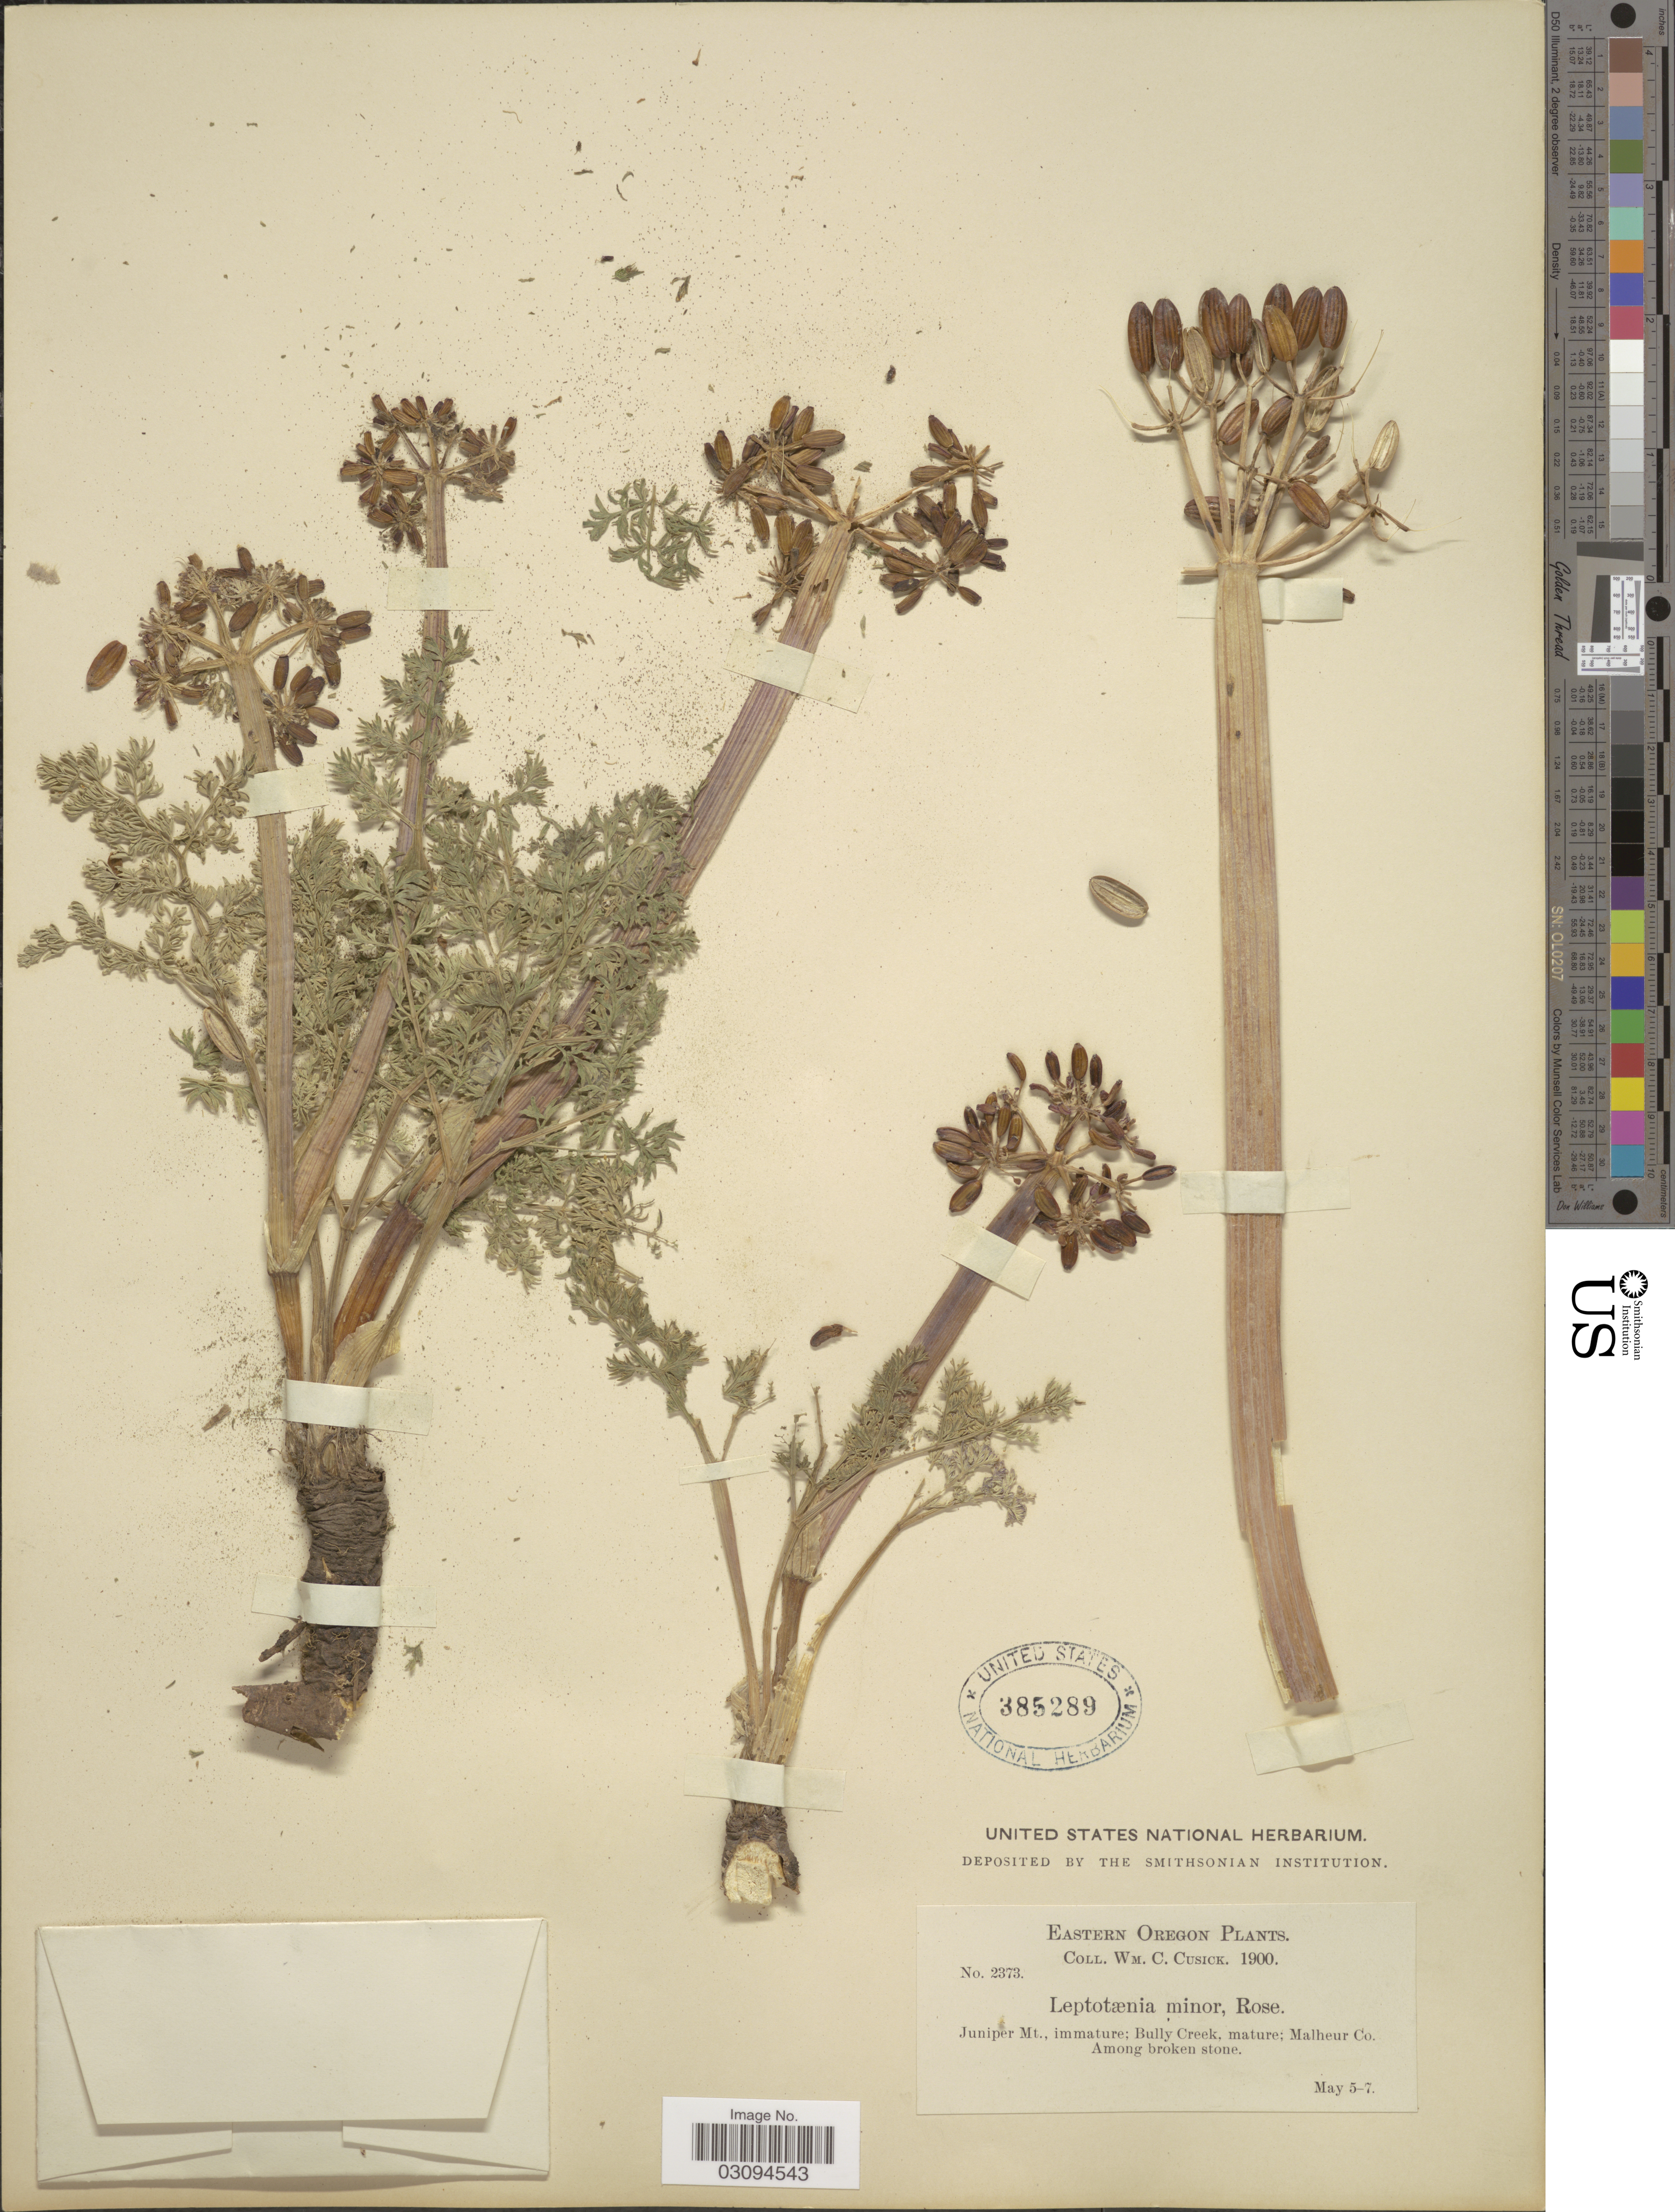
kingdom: Plantae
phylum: Tracheophyta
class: Magnoliopsida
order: Apiales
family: Apiaceae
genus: Lomatium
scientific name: Lomatium minus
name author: (Rose ex Howell) Mathias & Constance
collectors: W. C. Cusick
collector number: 2373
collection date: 1900-05-05/1900-05-07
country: United States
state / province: Oregon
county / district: Malheur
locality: Eastern Oregon. Juniper Mt. Bully Creek; Malheur Co.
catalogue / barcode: US 385289